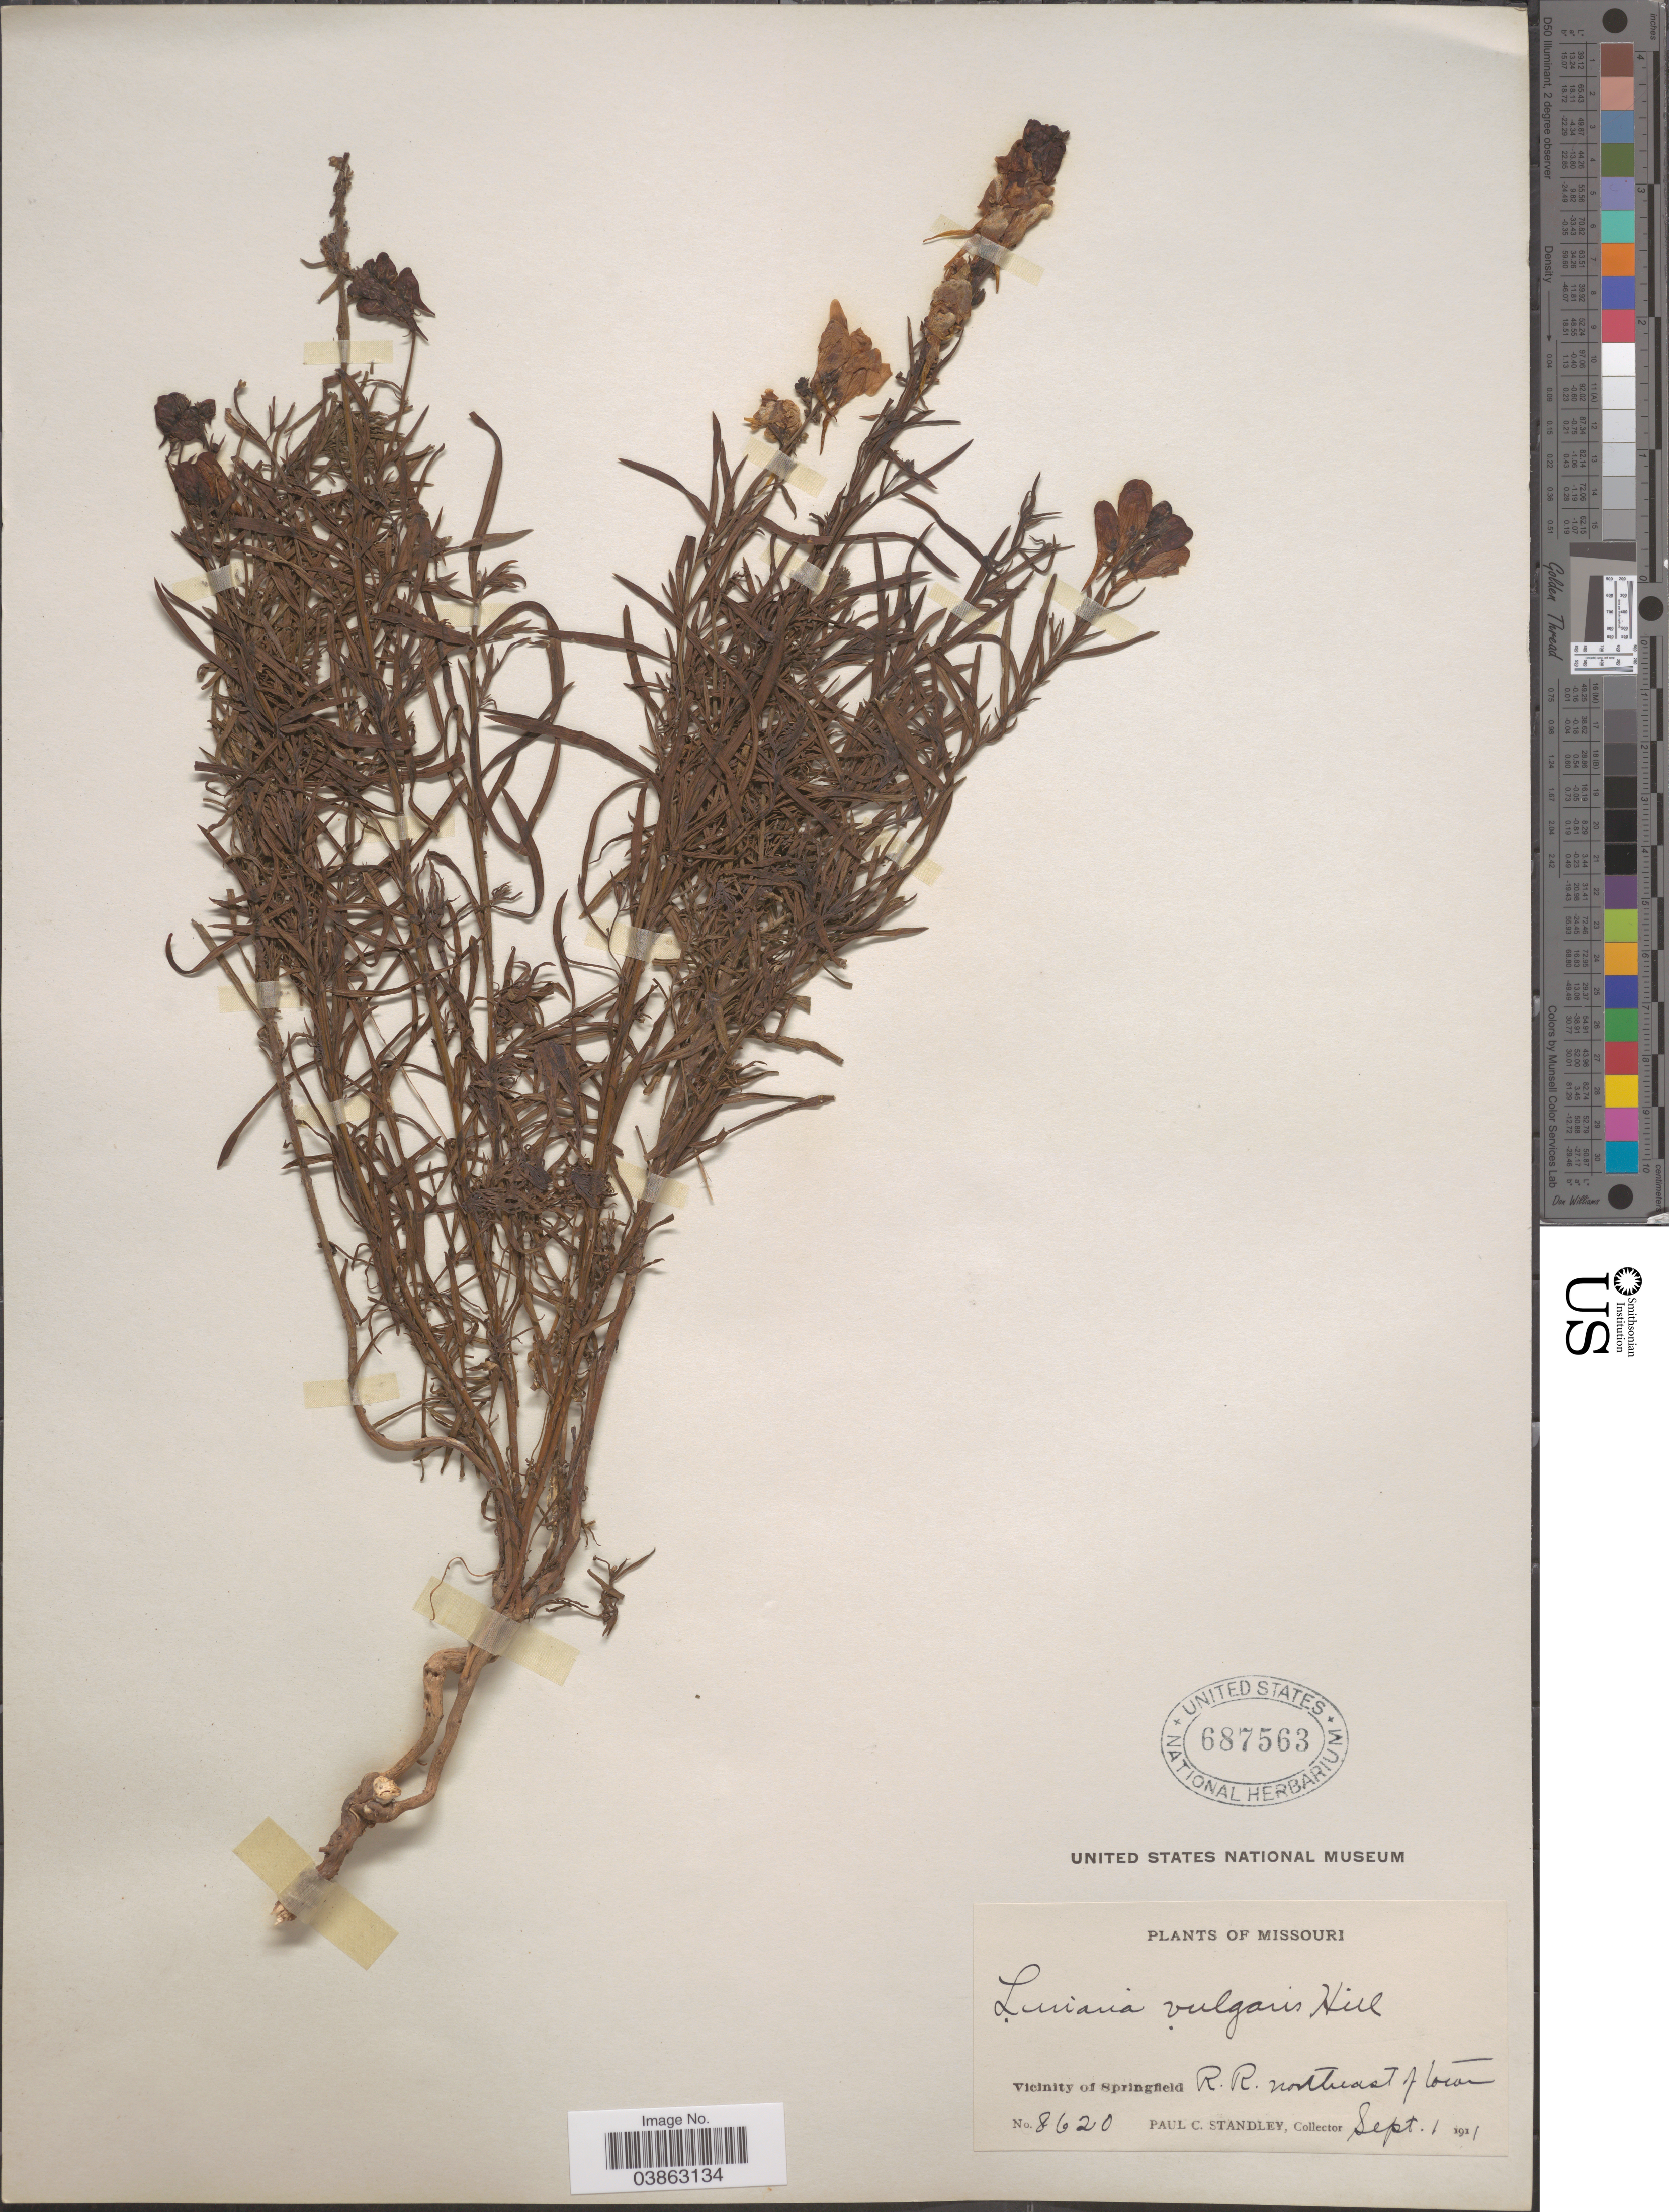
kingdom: Plantae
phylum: Tracheophyta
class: Magnoliopsida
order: Lamiales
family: Plantaginaceae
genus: Linaria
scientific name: Linaria vulgaris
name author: Mill.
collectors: P. C. Standley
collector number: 8620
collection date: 1911-09-01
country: United States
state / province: Missouri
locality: Vicinity of Springfield. R.R. northeast of town.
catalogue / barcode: US 687563